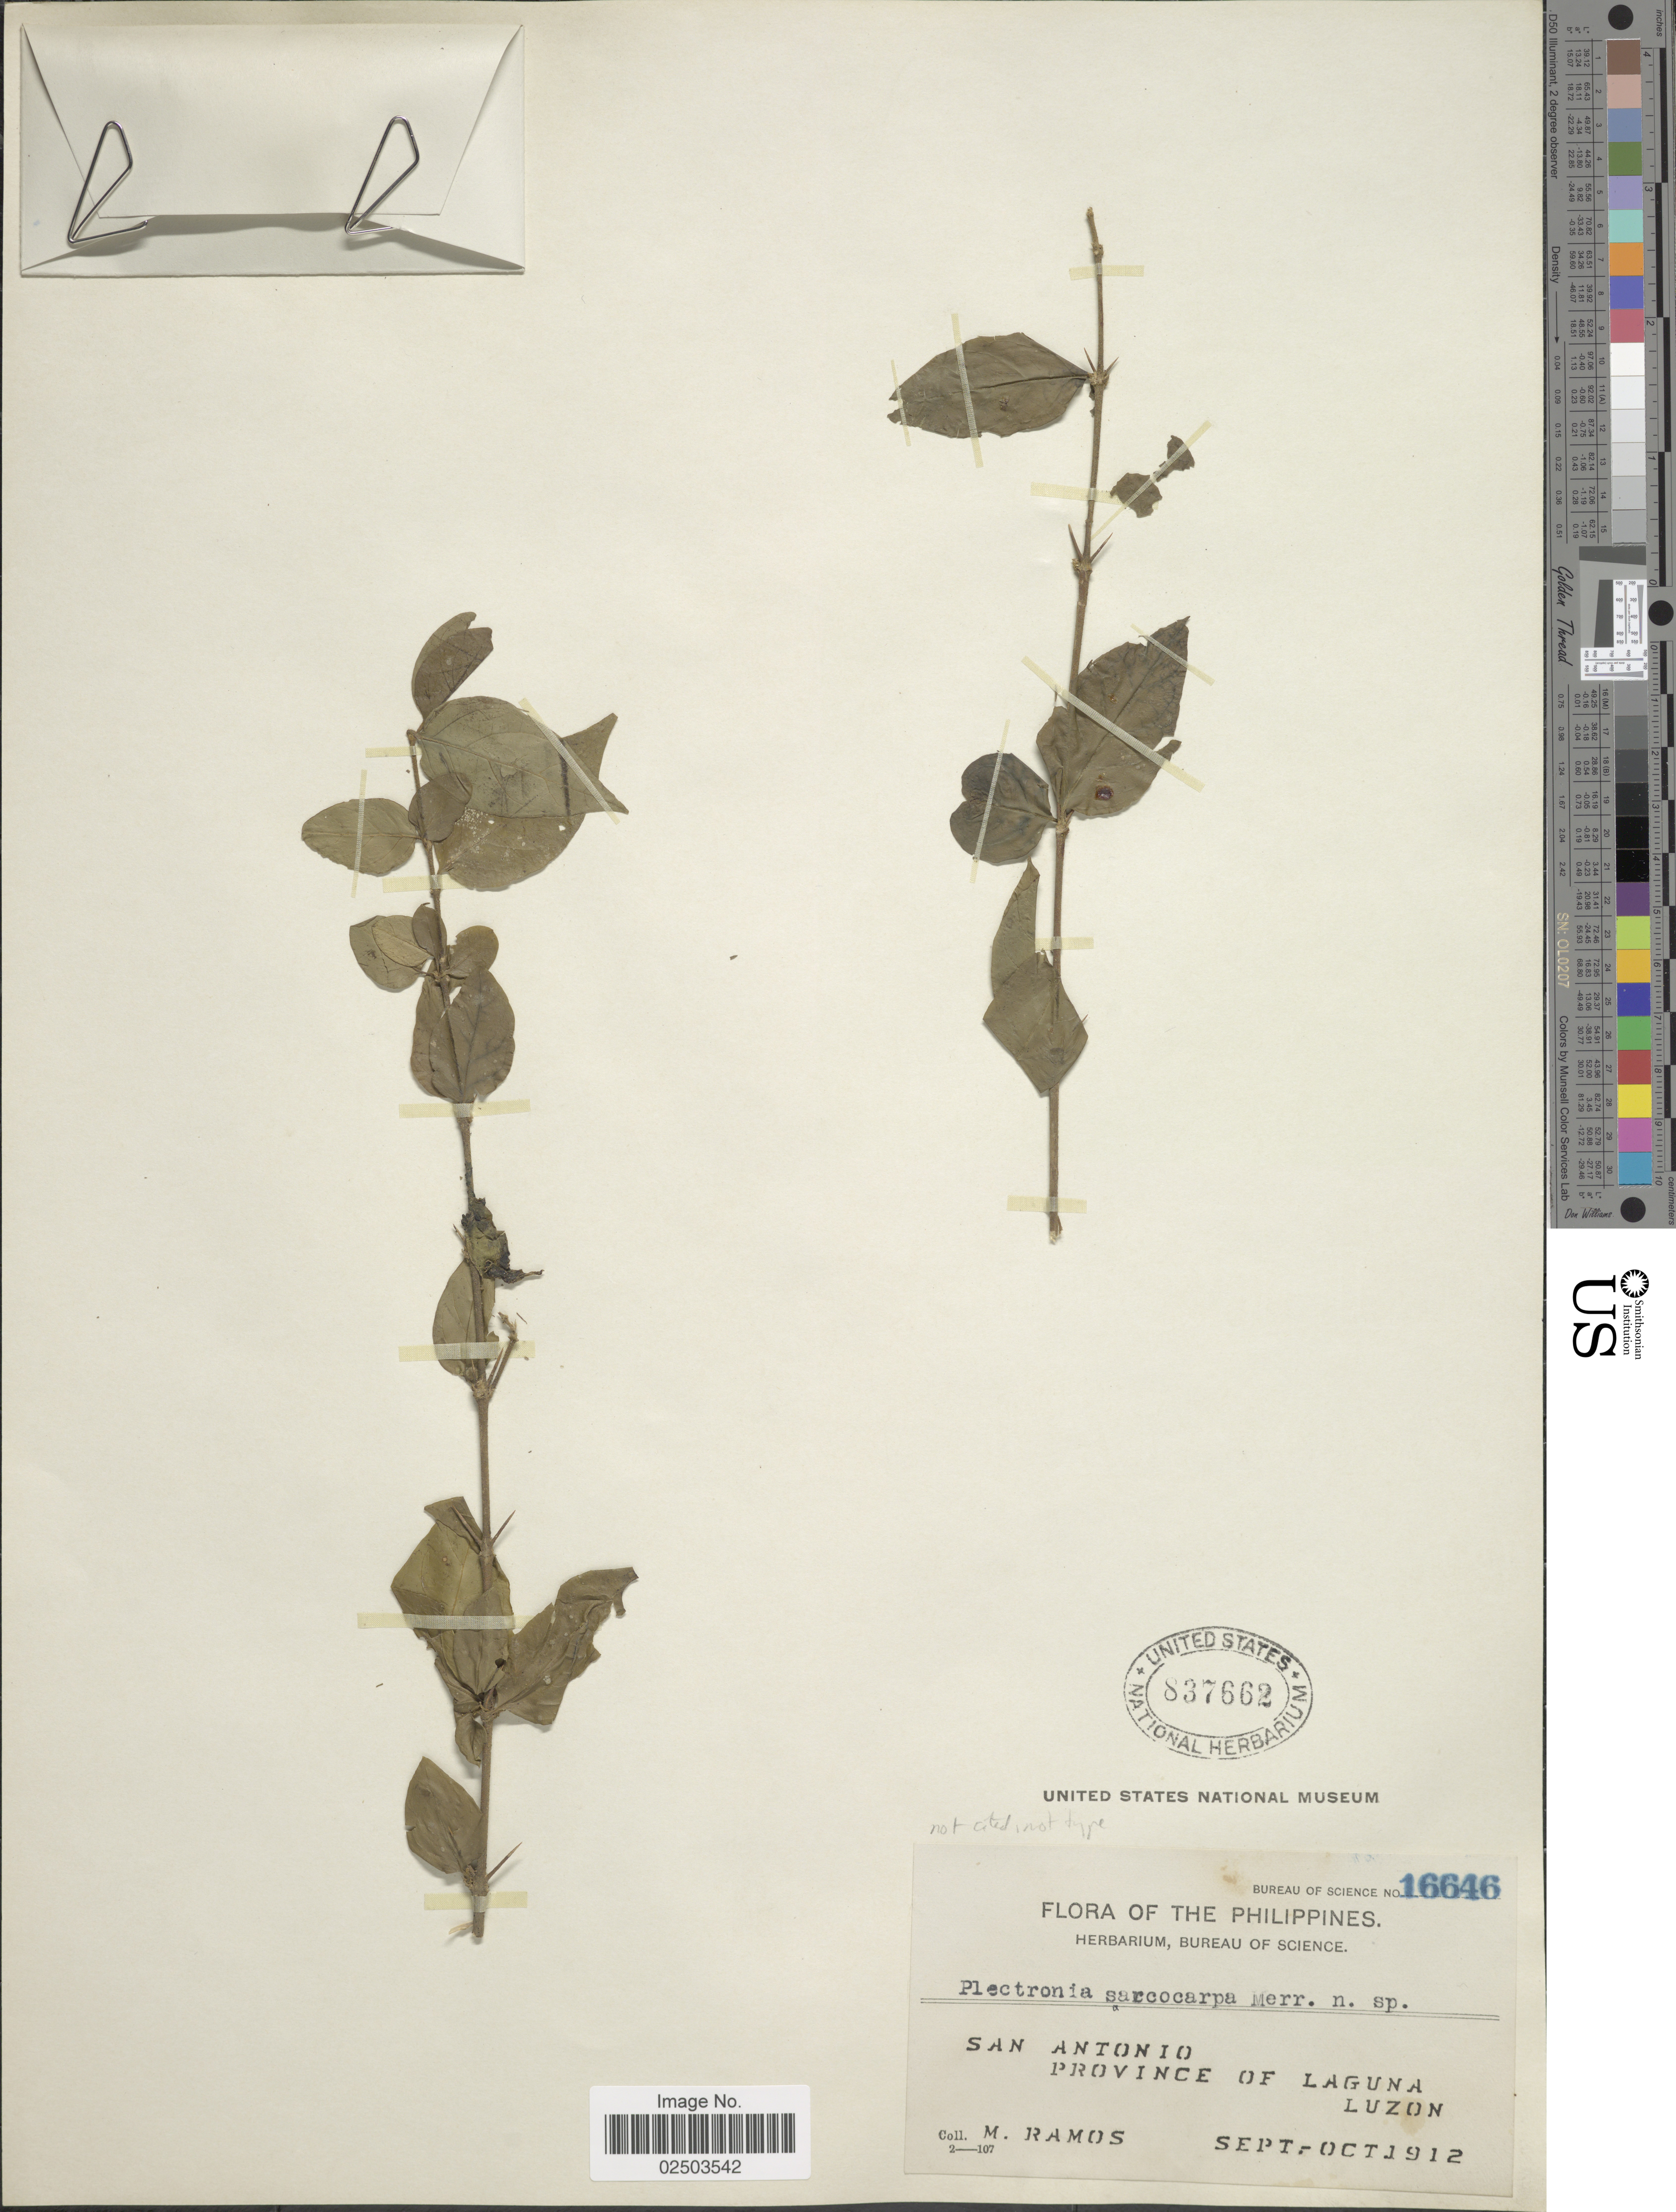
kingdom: Plantae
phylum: Tracheophyta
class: Magnoliopsida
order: Gentianales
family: Rubiaceae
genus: Canthium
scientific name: Canthium sarcocarpum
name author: (Merr.) Merr.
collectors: M. Ramos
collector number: Bureau of Science 16646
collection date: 1912-09/1912-10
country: Philippines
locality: San Antonio, Province of Laguna, Luzon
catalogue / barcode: US 837662